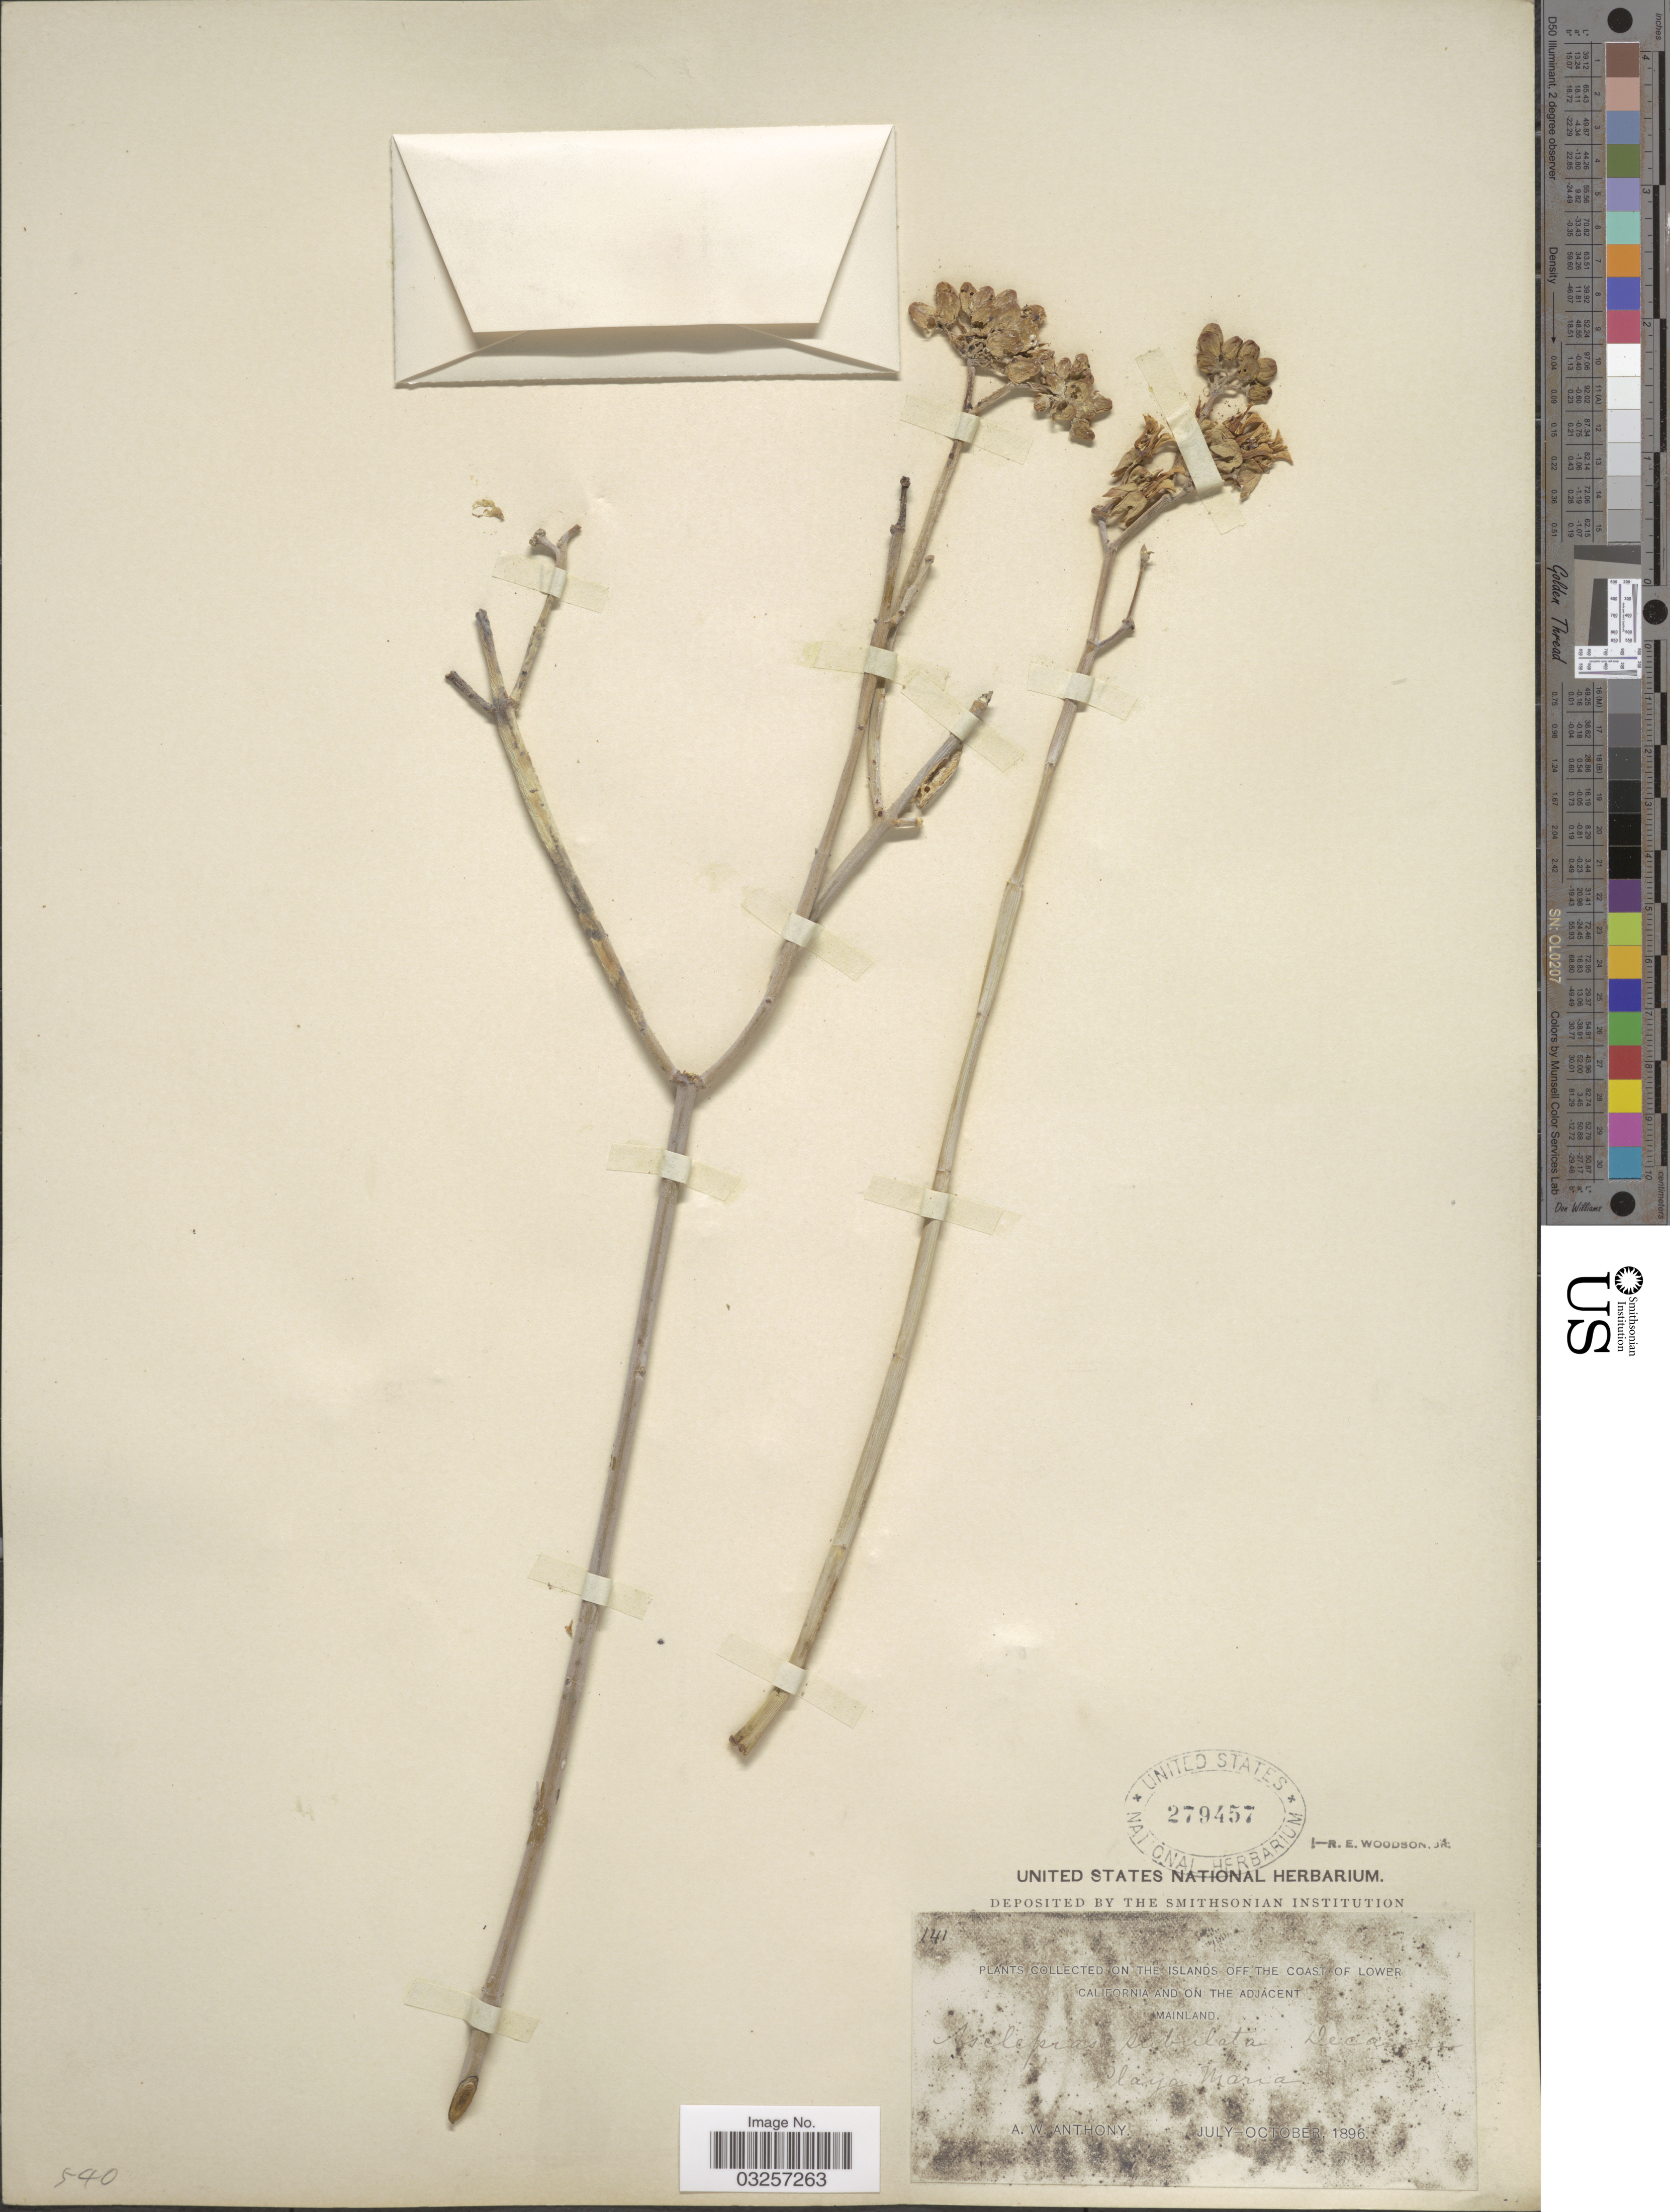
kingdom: Plantae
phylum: Tracheophyta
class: Magnoliopsida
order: Gentianales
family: Apocynaceae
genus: Asclepias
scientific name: Asclepias subulata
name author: Decne.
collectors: A. W. Anthony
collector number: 141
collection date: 1896-07/1896-10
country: Mexico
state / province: Baja California Sur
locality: On the islands off the coast of Lower California and on the adjacent, Mainland. Playa Maria.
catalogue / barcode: US 279457